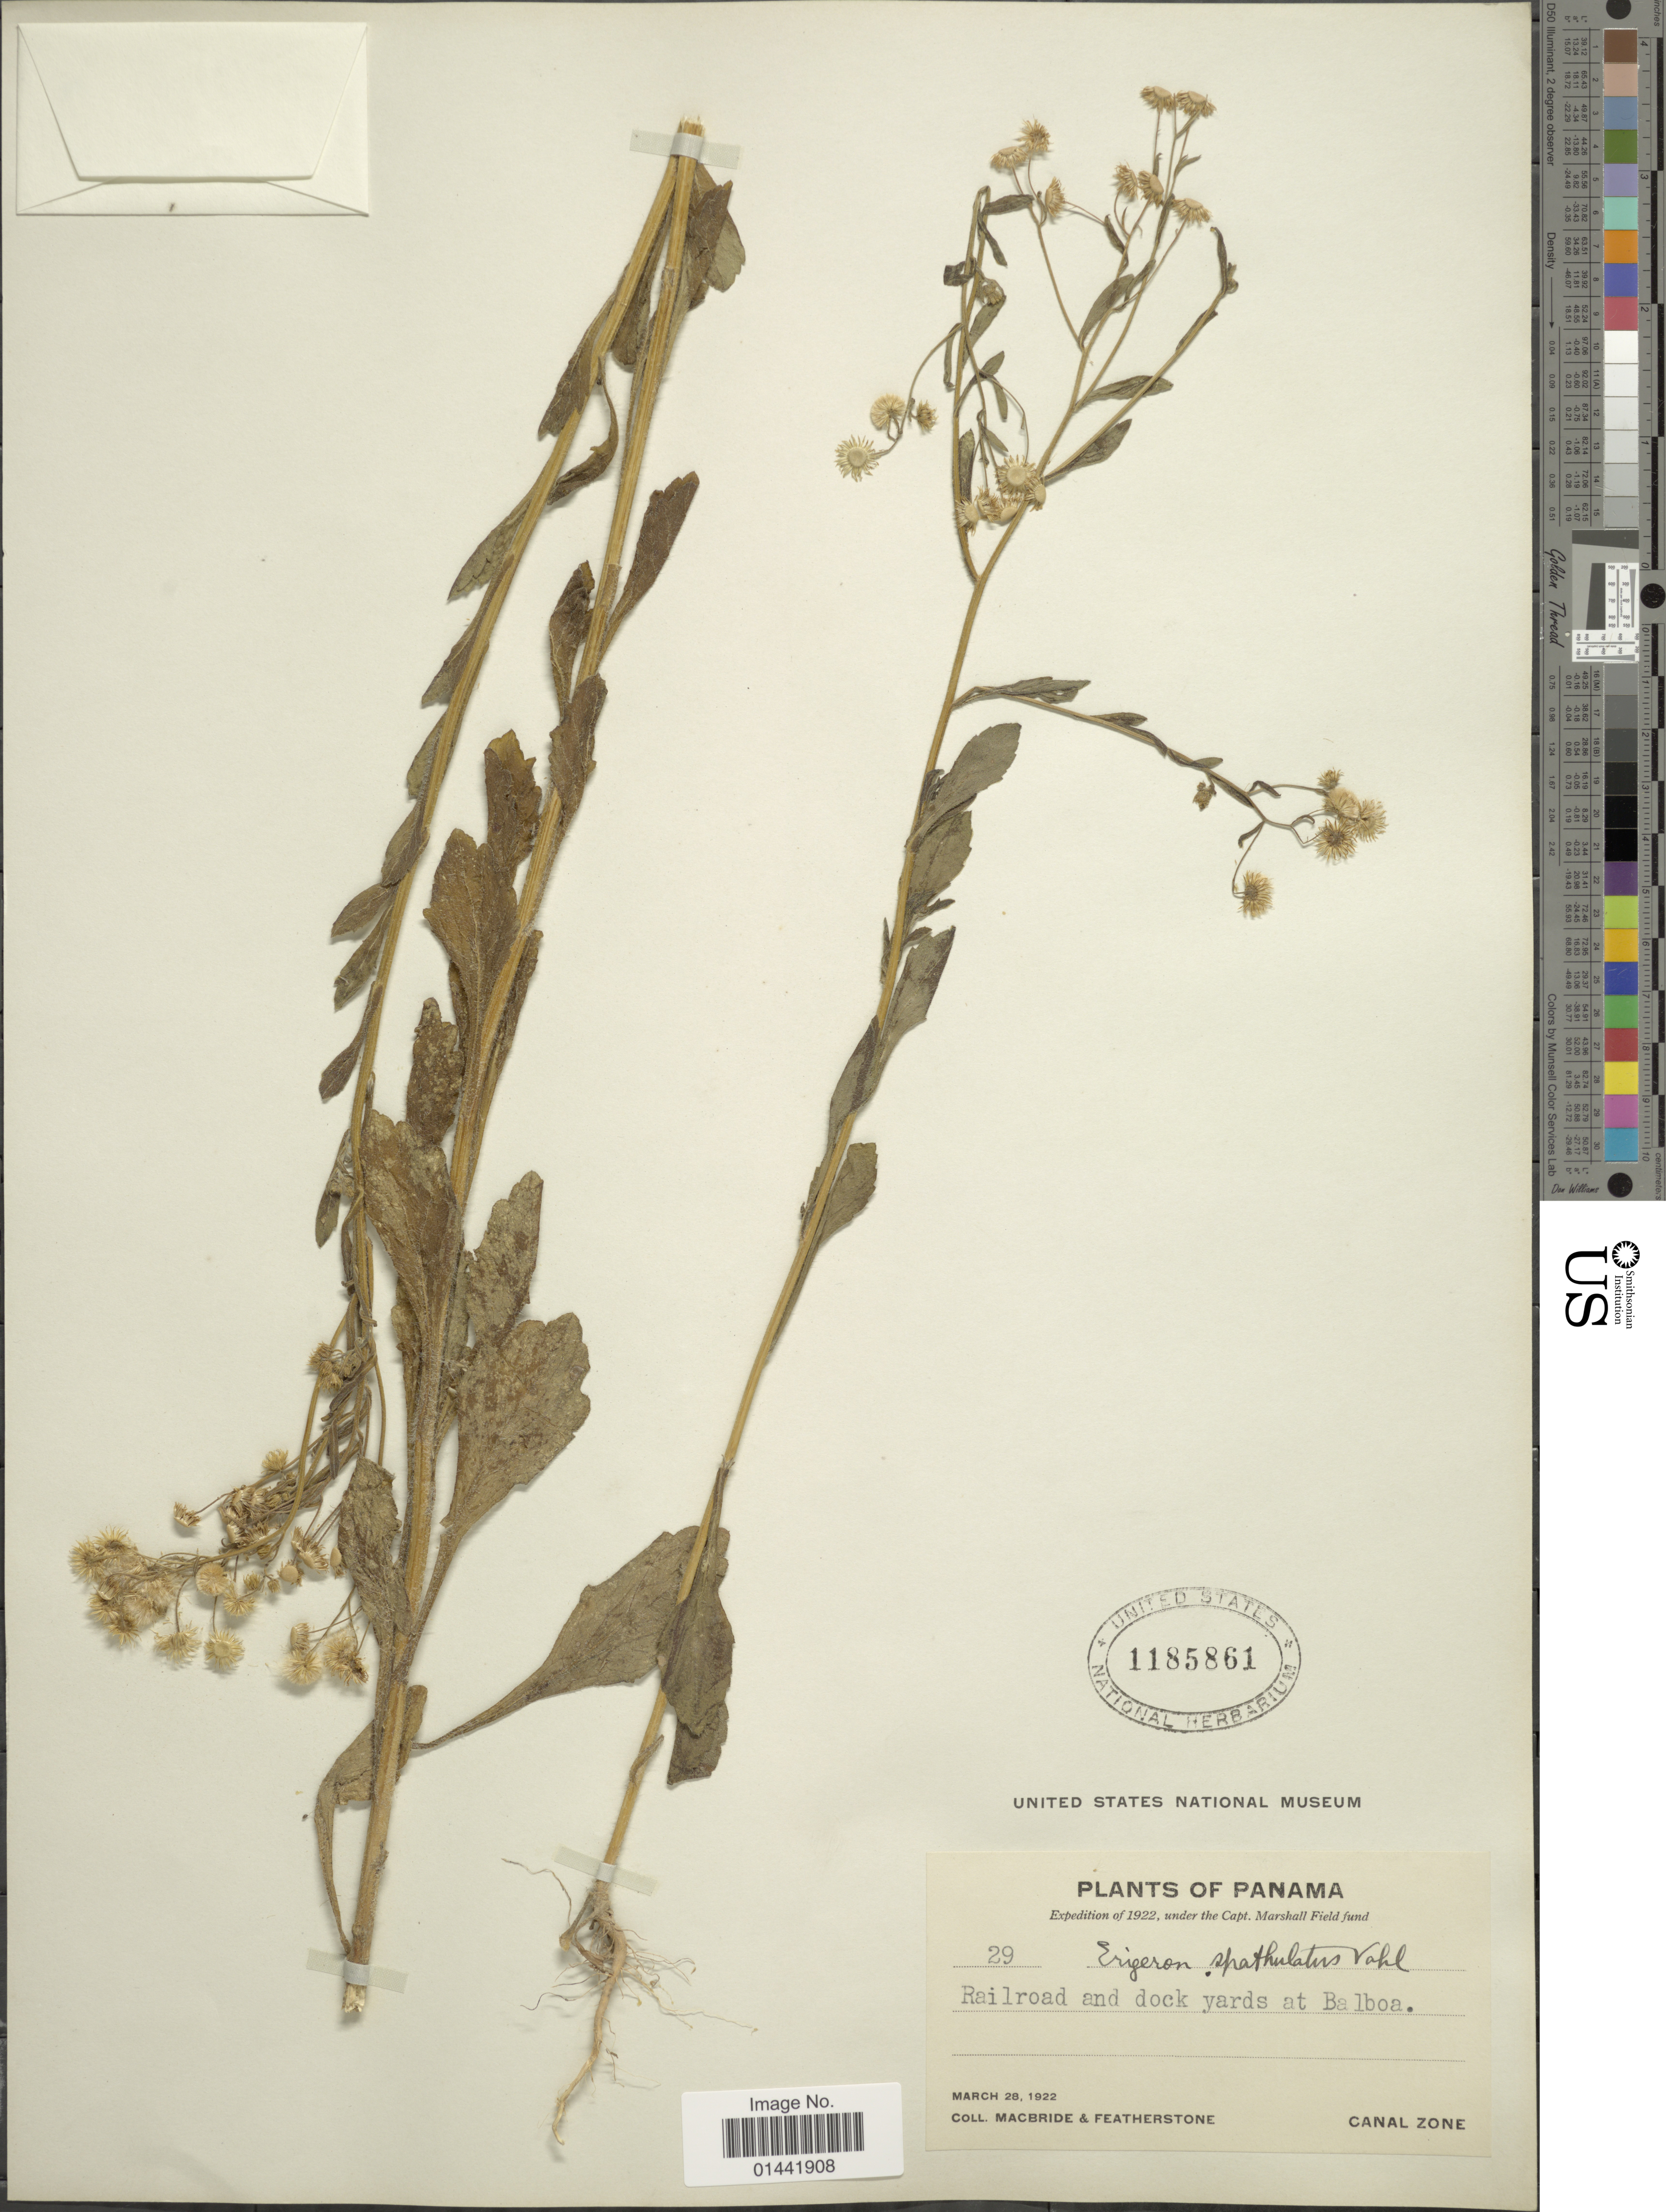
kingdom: Plantae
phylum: Tracheophyta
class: Magnoliopsida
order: Asterales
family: Asteraceae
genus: Erigeron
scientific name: Erigeron spathulatus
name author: Vahl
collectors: Macbride, -- & -. Featherstone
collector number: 29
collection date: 1922-03-28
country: Panama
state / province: Colón / Panamá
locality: Railroad and dock yards at Balboa, Canal Zone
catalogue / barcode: US 1185861